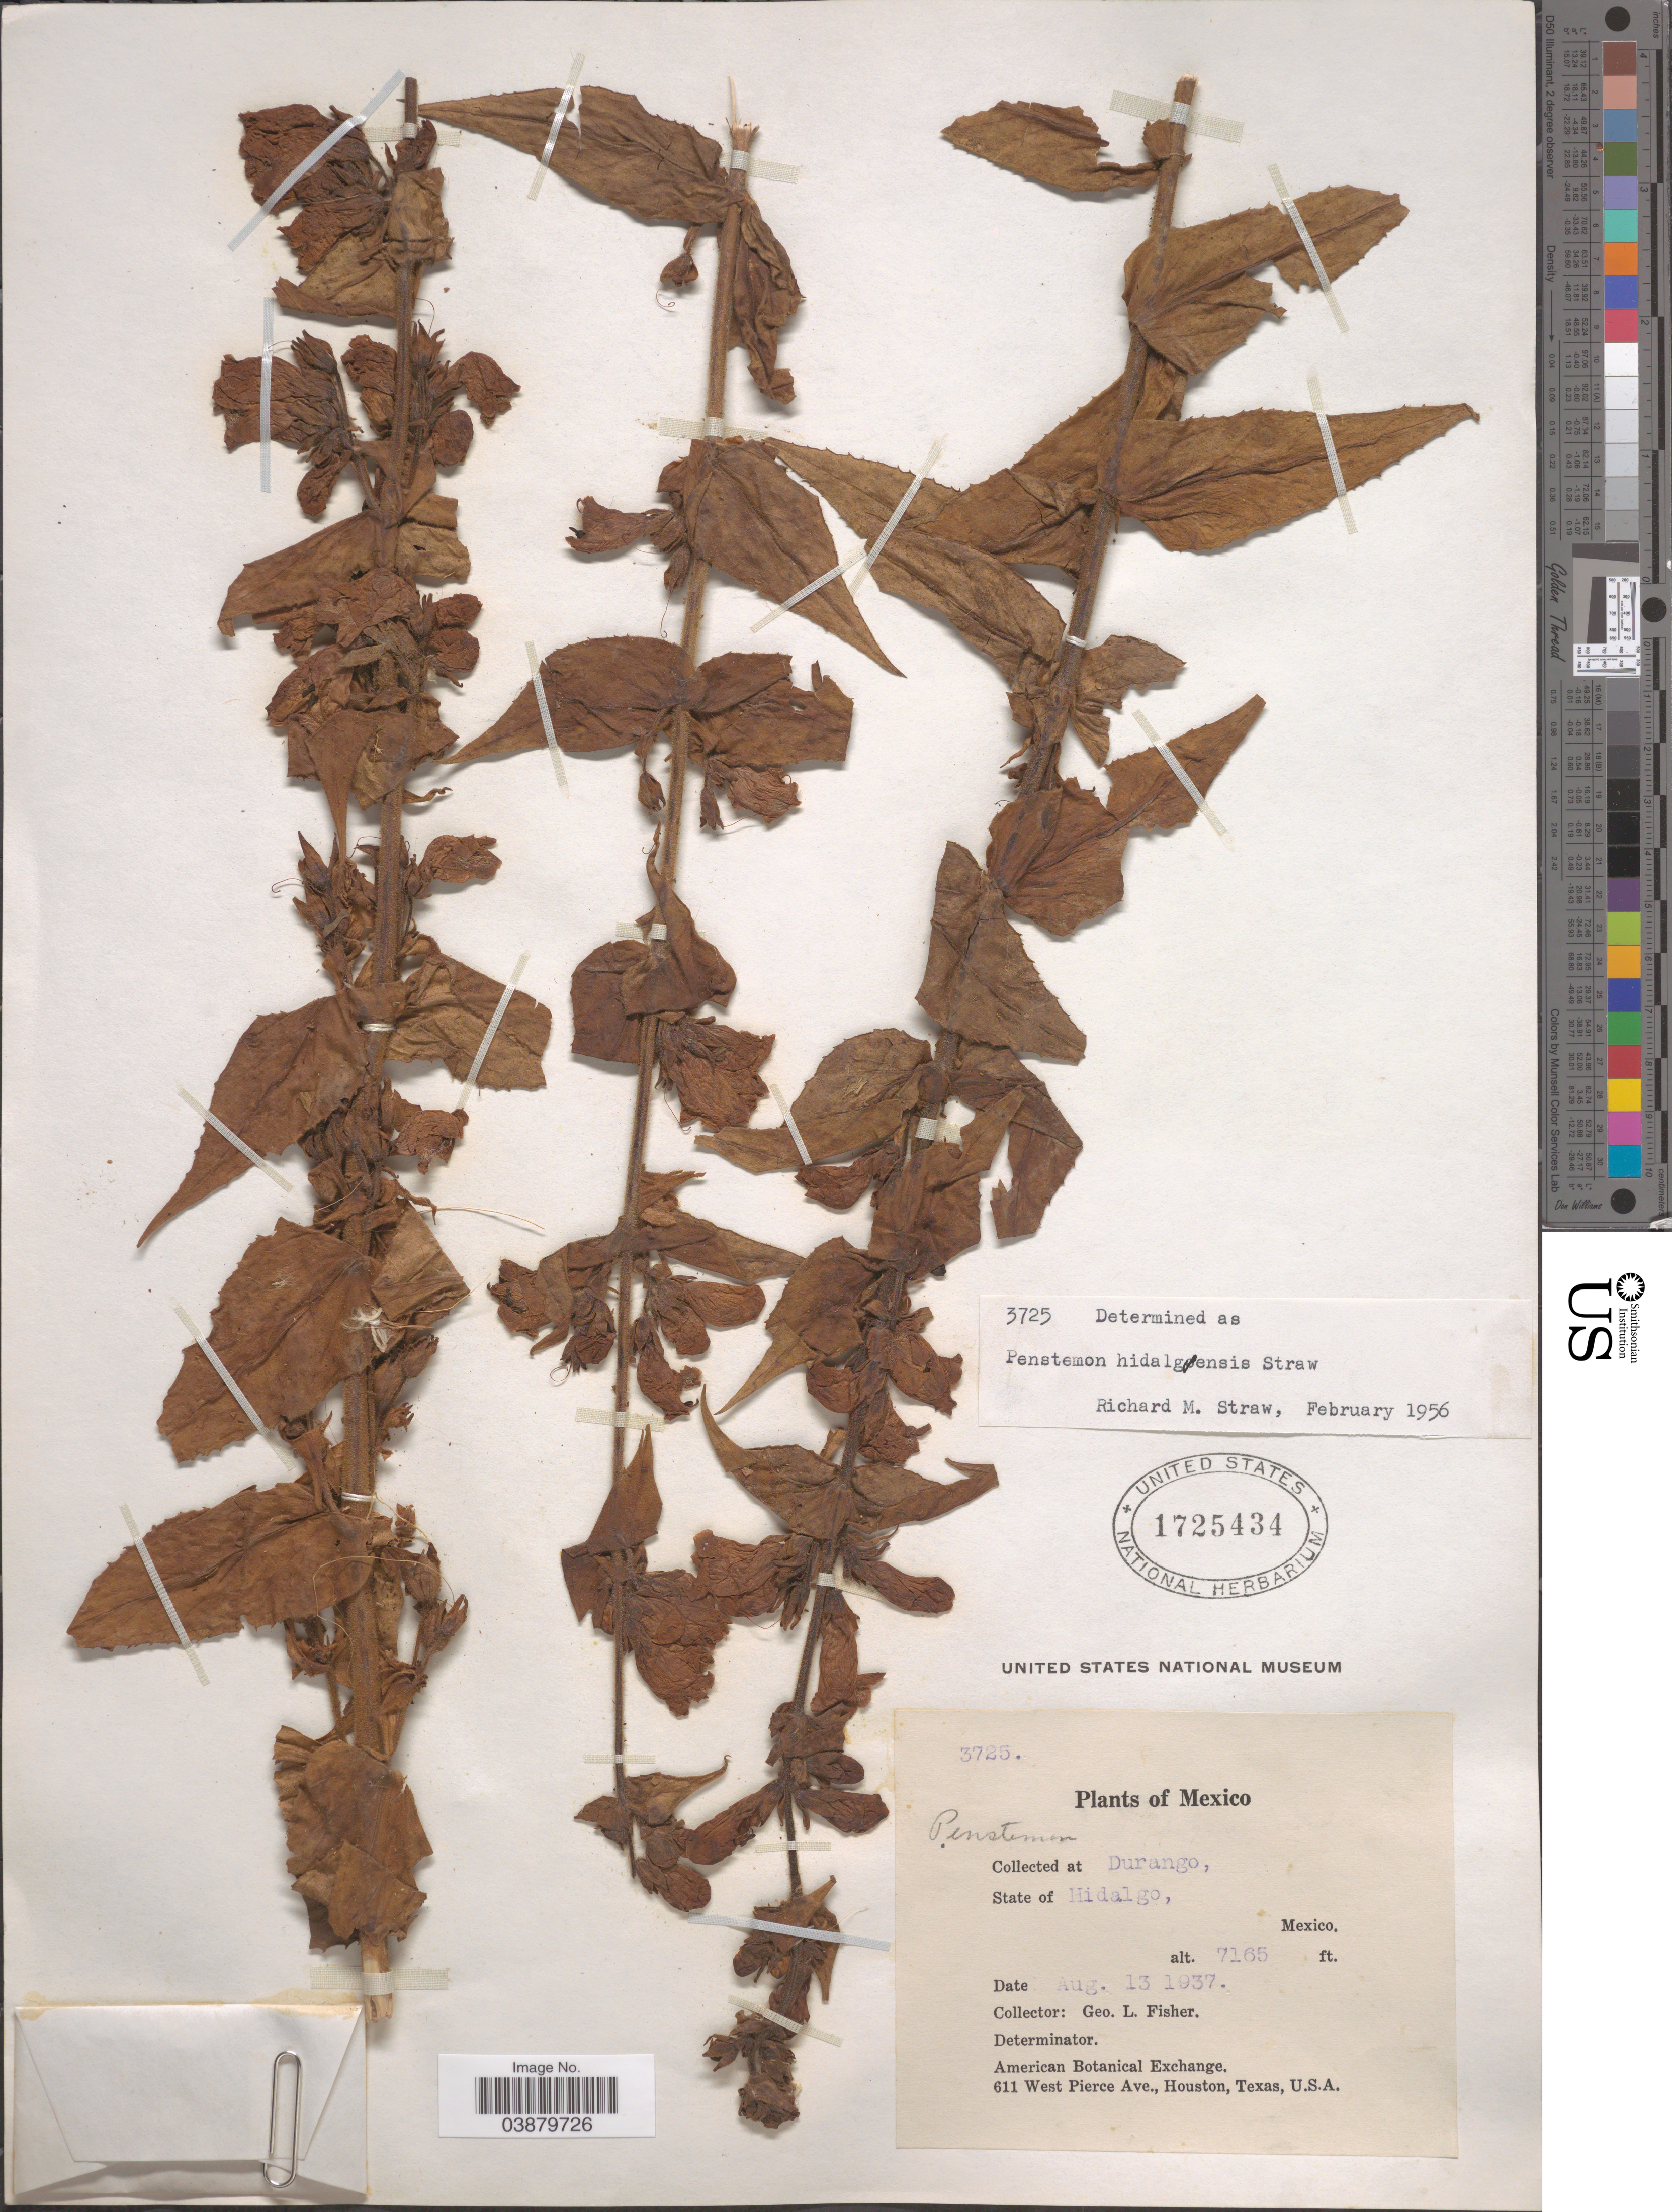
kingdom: Plantae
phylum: Tracheophyta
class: Magnoliopsida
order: Lamiales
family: Plantaginaceae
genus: Penstemon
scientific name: Penstemon hidalgensis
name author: Straw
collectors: G. L. Fisher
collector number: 3725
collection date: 1937-08-13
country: Mexico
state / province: Hidalgo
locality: At Durango.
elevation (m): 2184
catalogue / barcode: US 1725434